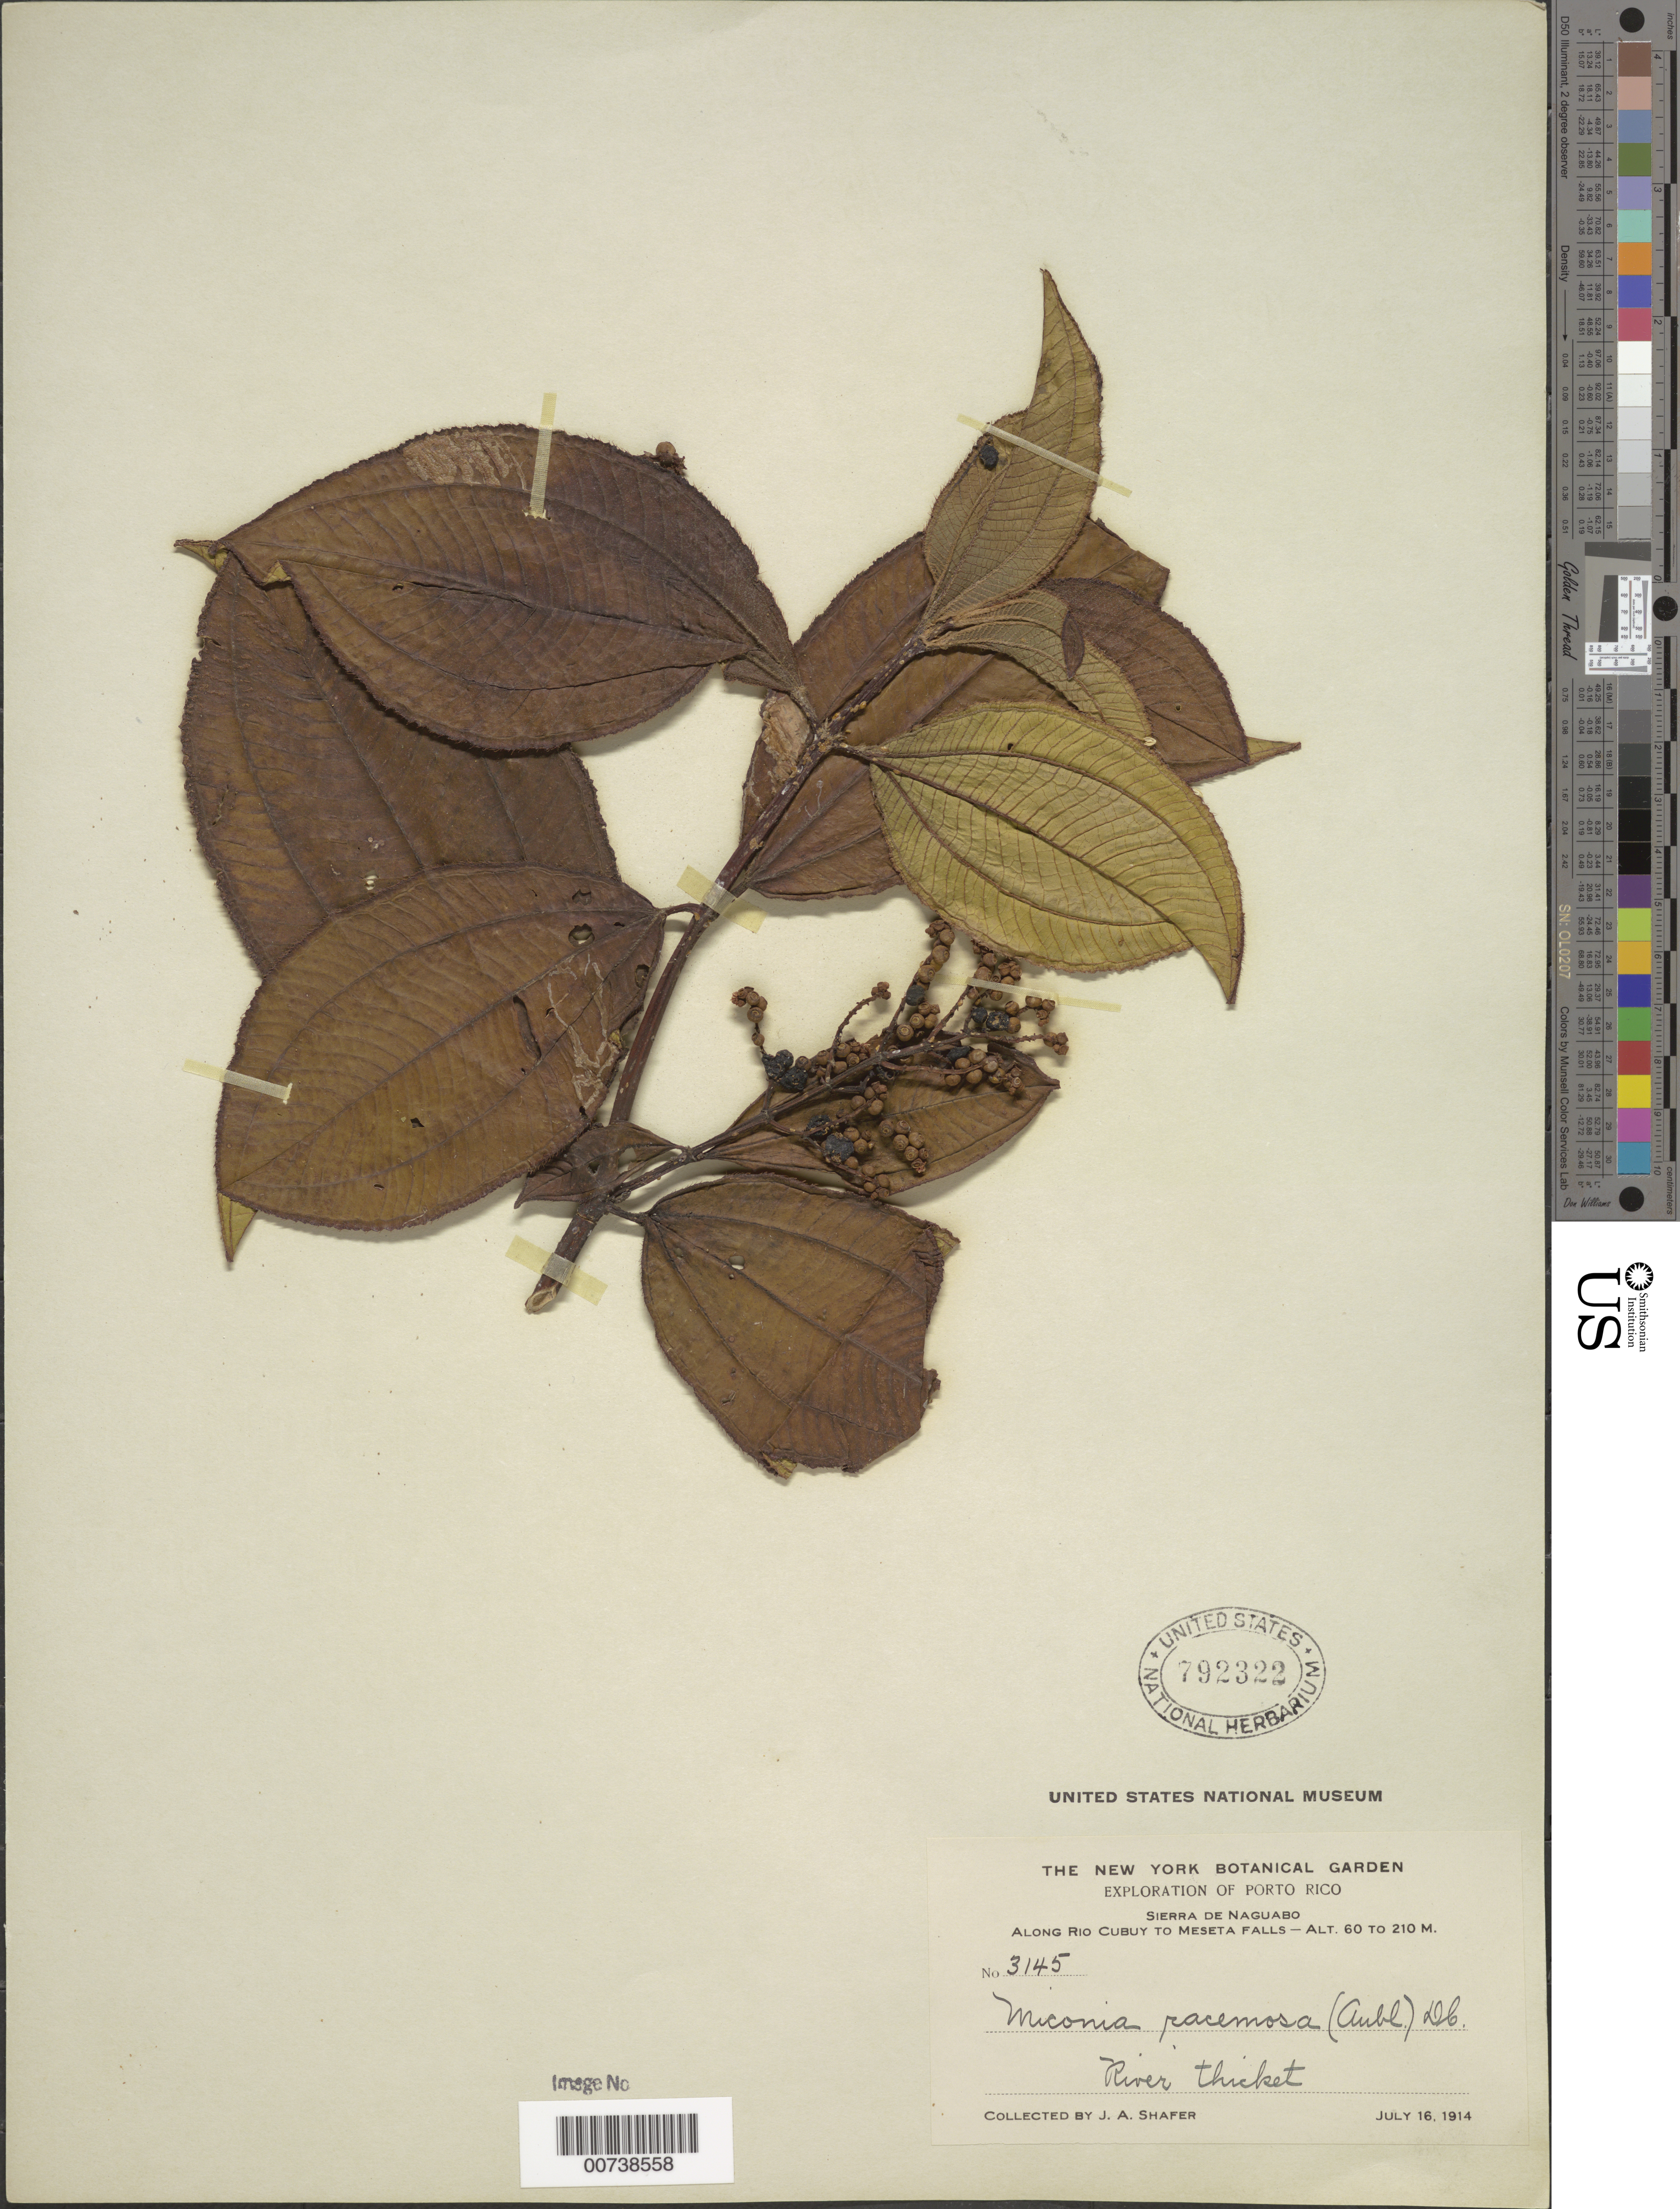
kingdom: Plantae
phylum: Tracheophyta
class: Magnoliopsida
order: Myrtales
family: Melastomataceae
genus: Miconia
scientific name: Miconia racemosa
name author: (Aubl.) DC.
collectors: J. A. Shafer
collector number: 3145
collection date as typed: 16 Jul 1914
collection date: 1914-07-16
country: Puerto Rico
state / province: Naguabo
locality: Sierra de Naguabo, along Río Cubuy to Meseta Falls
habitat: River thicket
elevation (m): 60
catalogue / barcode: US 792322